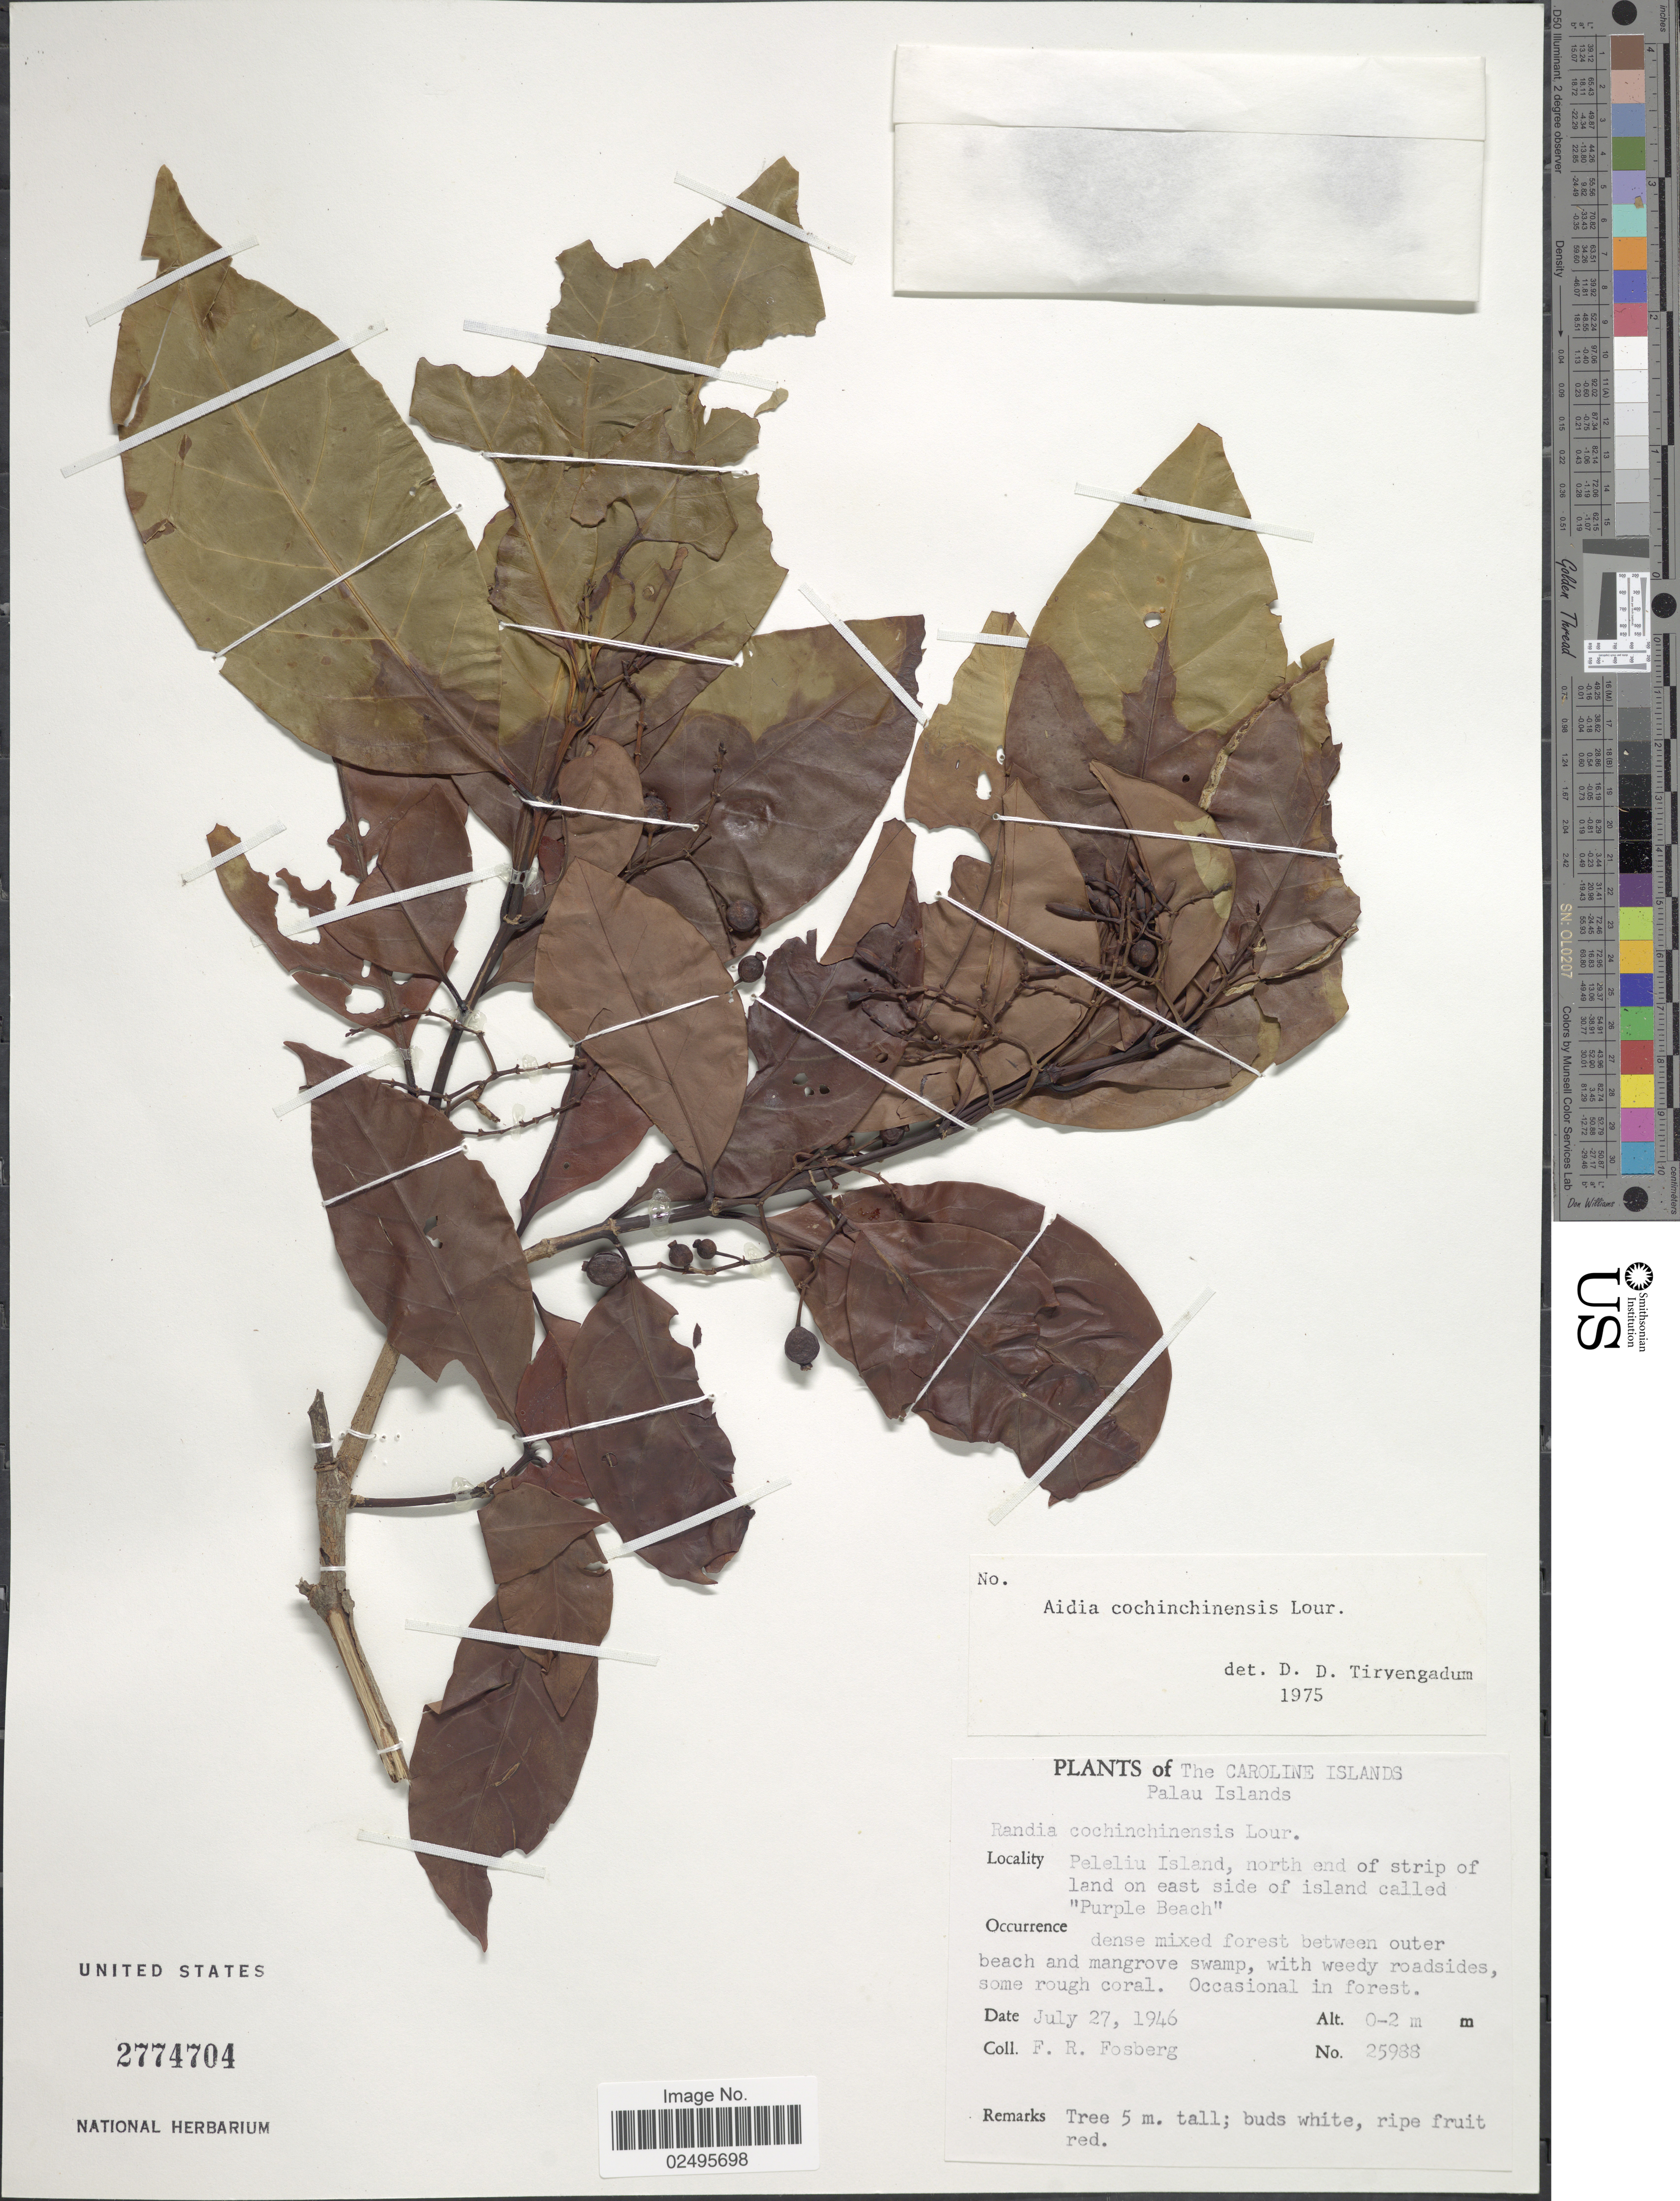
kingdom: Plantae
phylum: Tracheophyta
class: Magnoliopsida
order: Gentianales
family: Rubiaceae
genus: Aidia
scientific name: Aidia graeffei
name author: (Reinecke) Tirveng.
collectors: F. R. Fosberg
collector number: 25988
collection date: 1946-07-27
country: Palau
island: Beliliou [Peleliu]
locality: Palau Islands. Peleliu Island, north end of strip of land on east side of island called "Purple Beach"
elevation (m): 0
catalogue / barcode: US 2774704